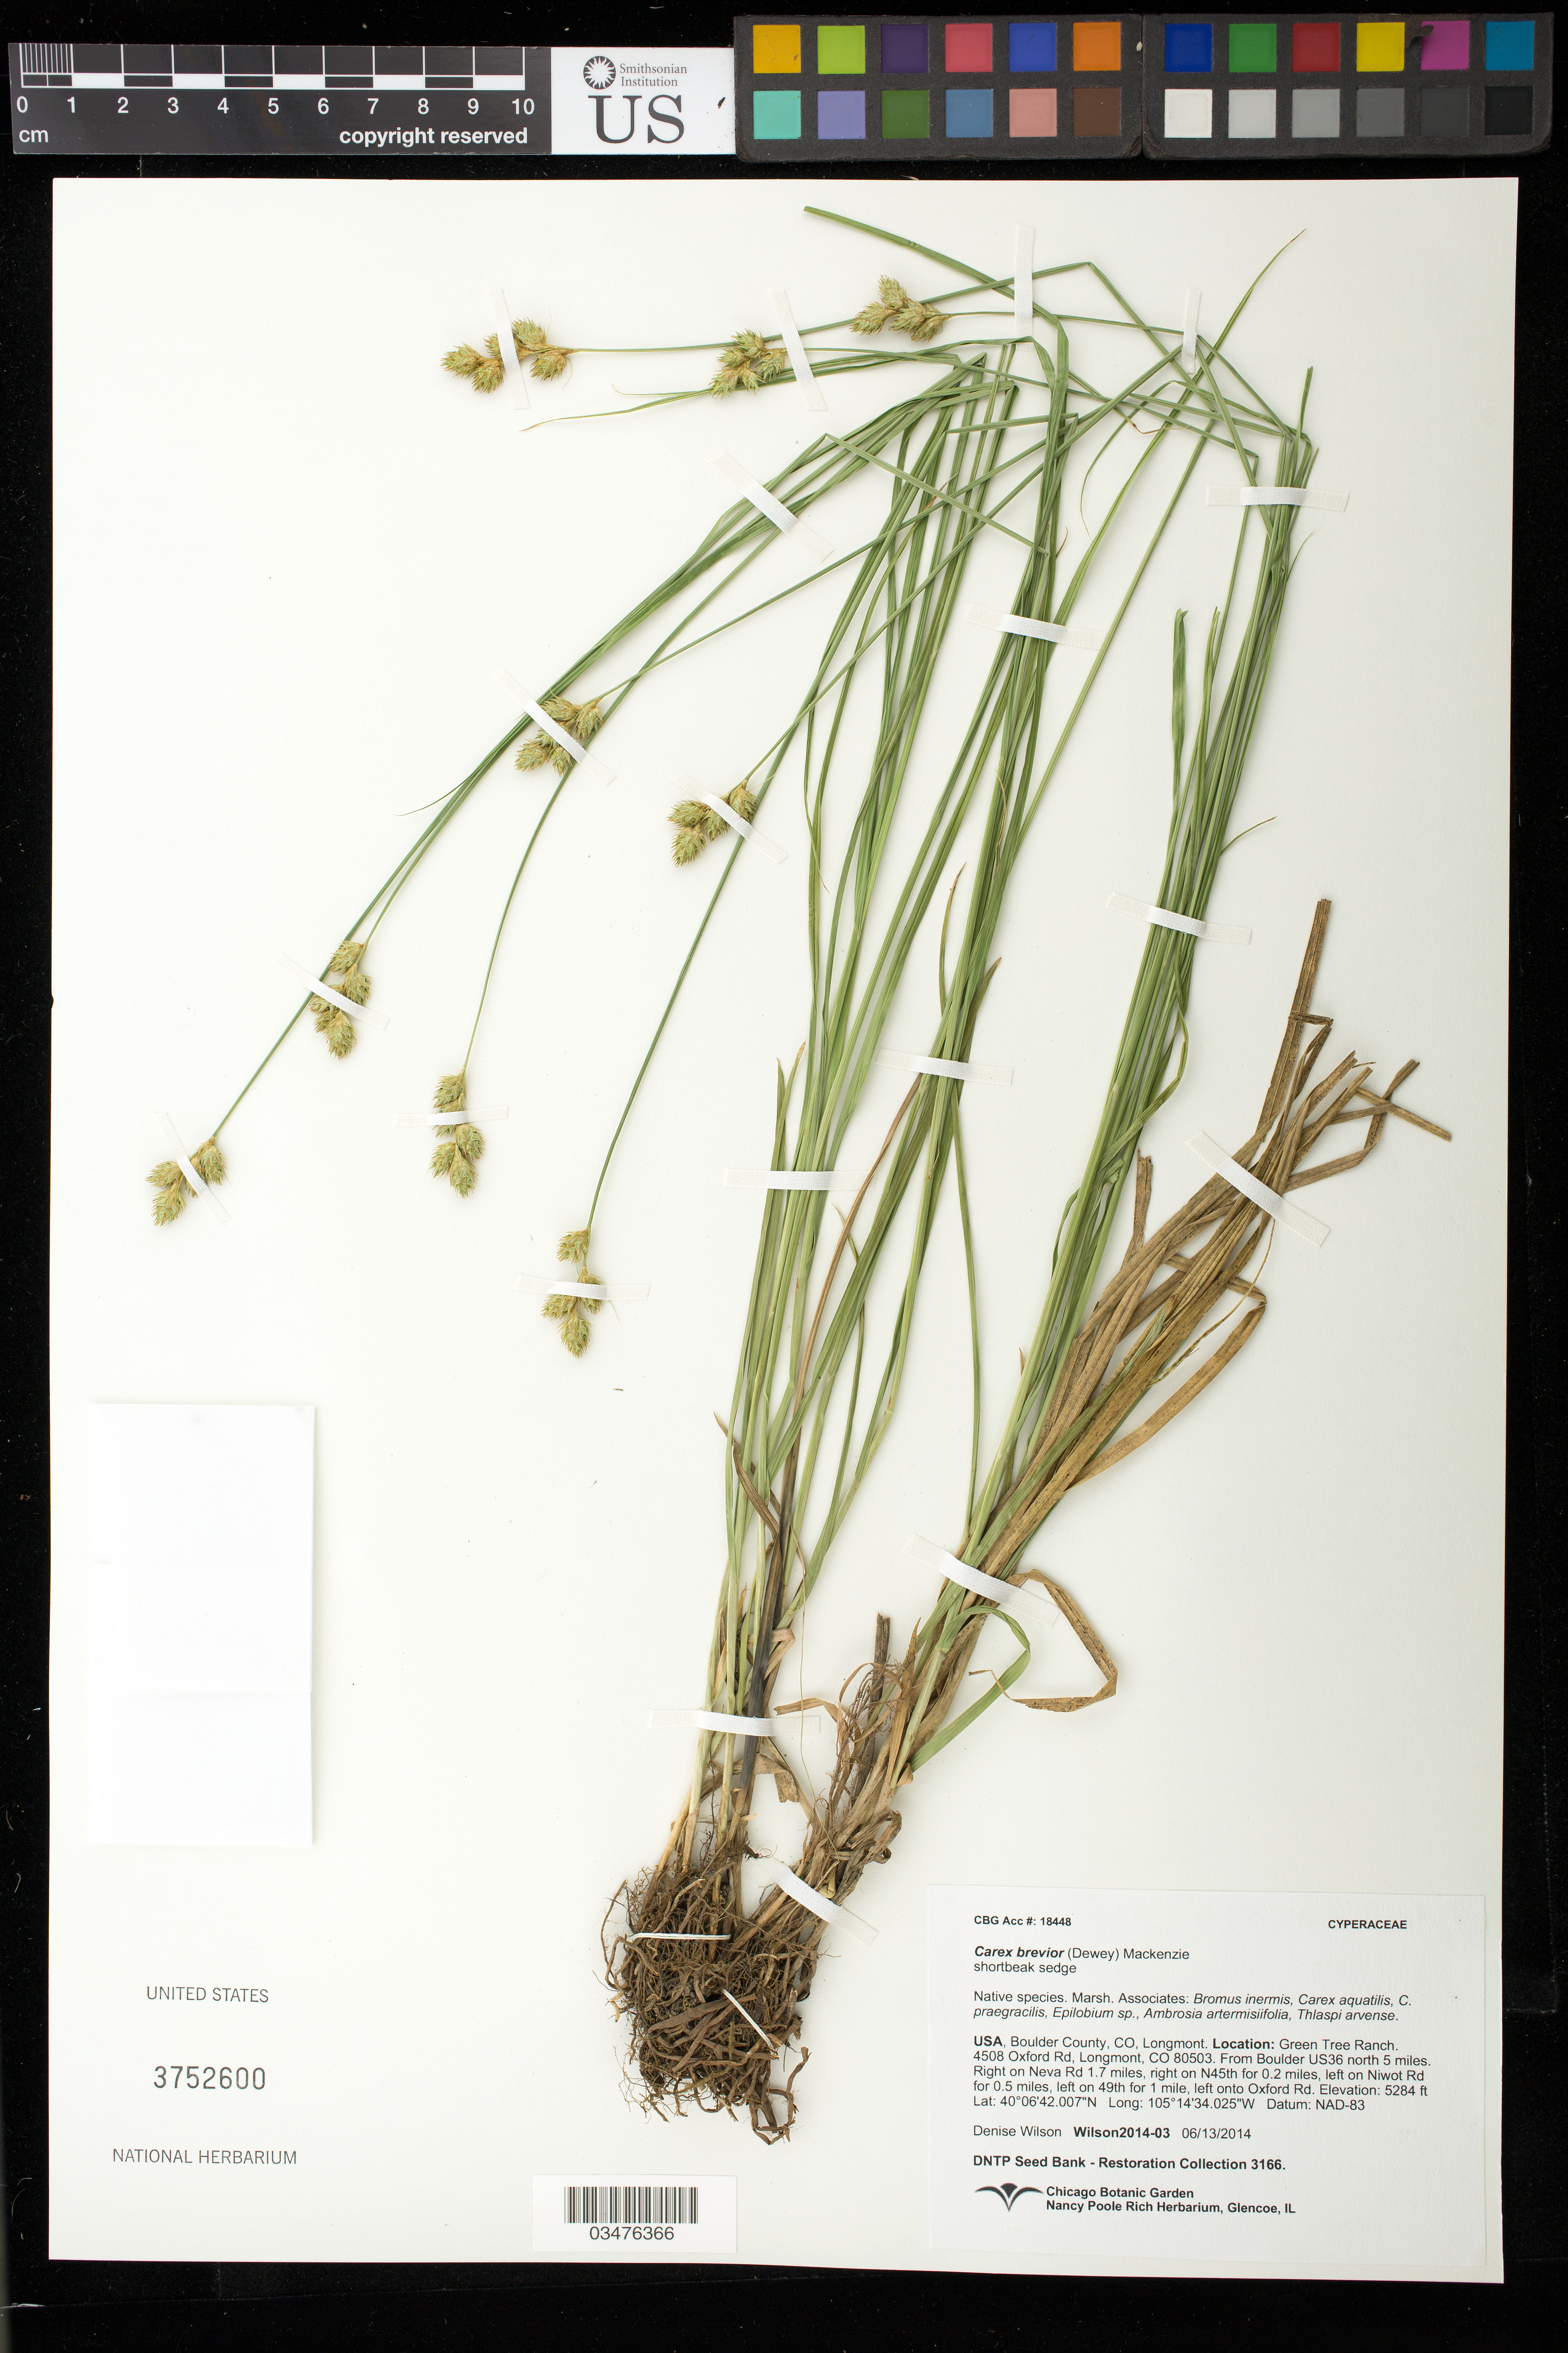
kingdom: Plantae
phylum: Tracheophyta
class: Liliopsida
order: Poales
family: Cyperaceae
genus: Carex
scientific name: Carex brevior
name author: (Dewey) Mack. ex Lunell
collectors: D. Wilson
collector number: Wilson2014-03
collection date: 2014-06-13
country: United States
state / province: Colorado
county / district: Boulder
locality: Longmont. Green Tree Ranch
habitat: Marsh. With Bromus inermis, Carex aquatilis, Carex praegracilis, ect.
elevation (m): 1611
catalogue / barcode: US 3752600